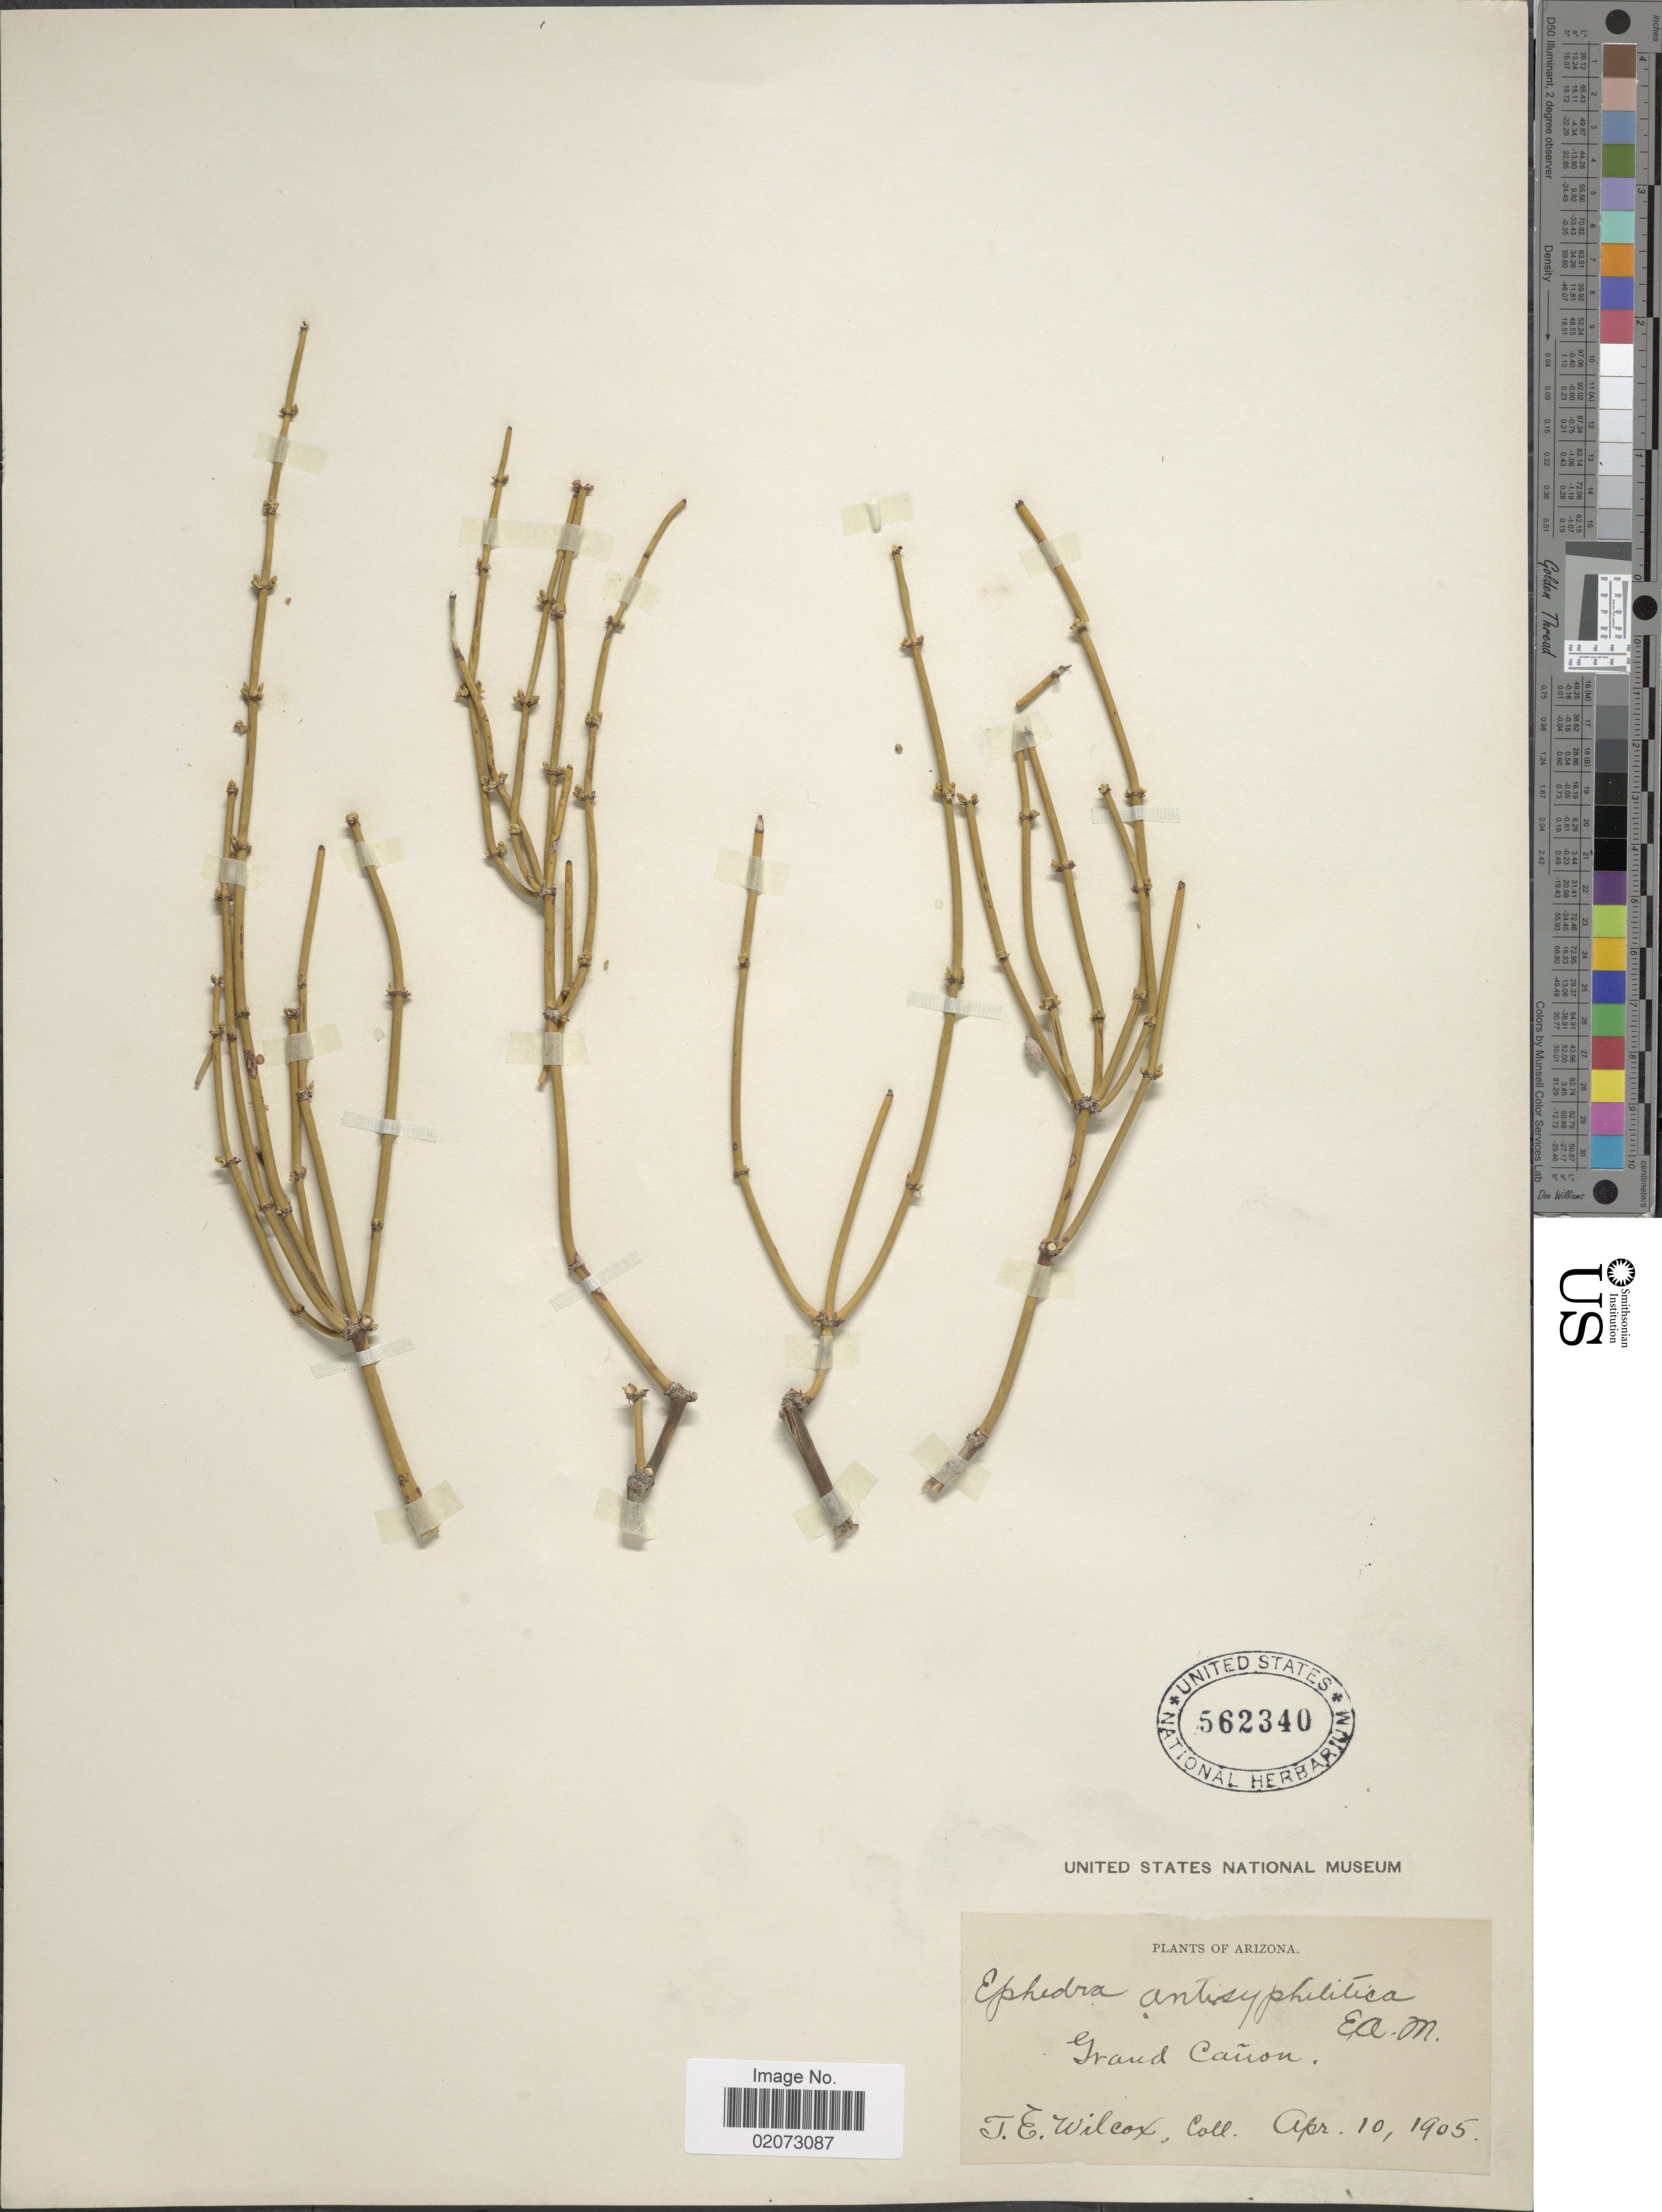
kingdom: Plantae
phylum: Tracheophyta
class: Gnetopsida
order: Ephedrales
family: Ephedraceae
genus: Ephedra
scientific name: Ephedra antisyphilitica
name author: Berland. ex C.A. Mey.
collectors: T. E. Wilcox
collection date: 1905-04-10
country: United States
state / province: Arizona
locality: Grand Canon.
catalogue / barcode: US 562340